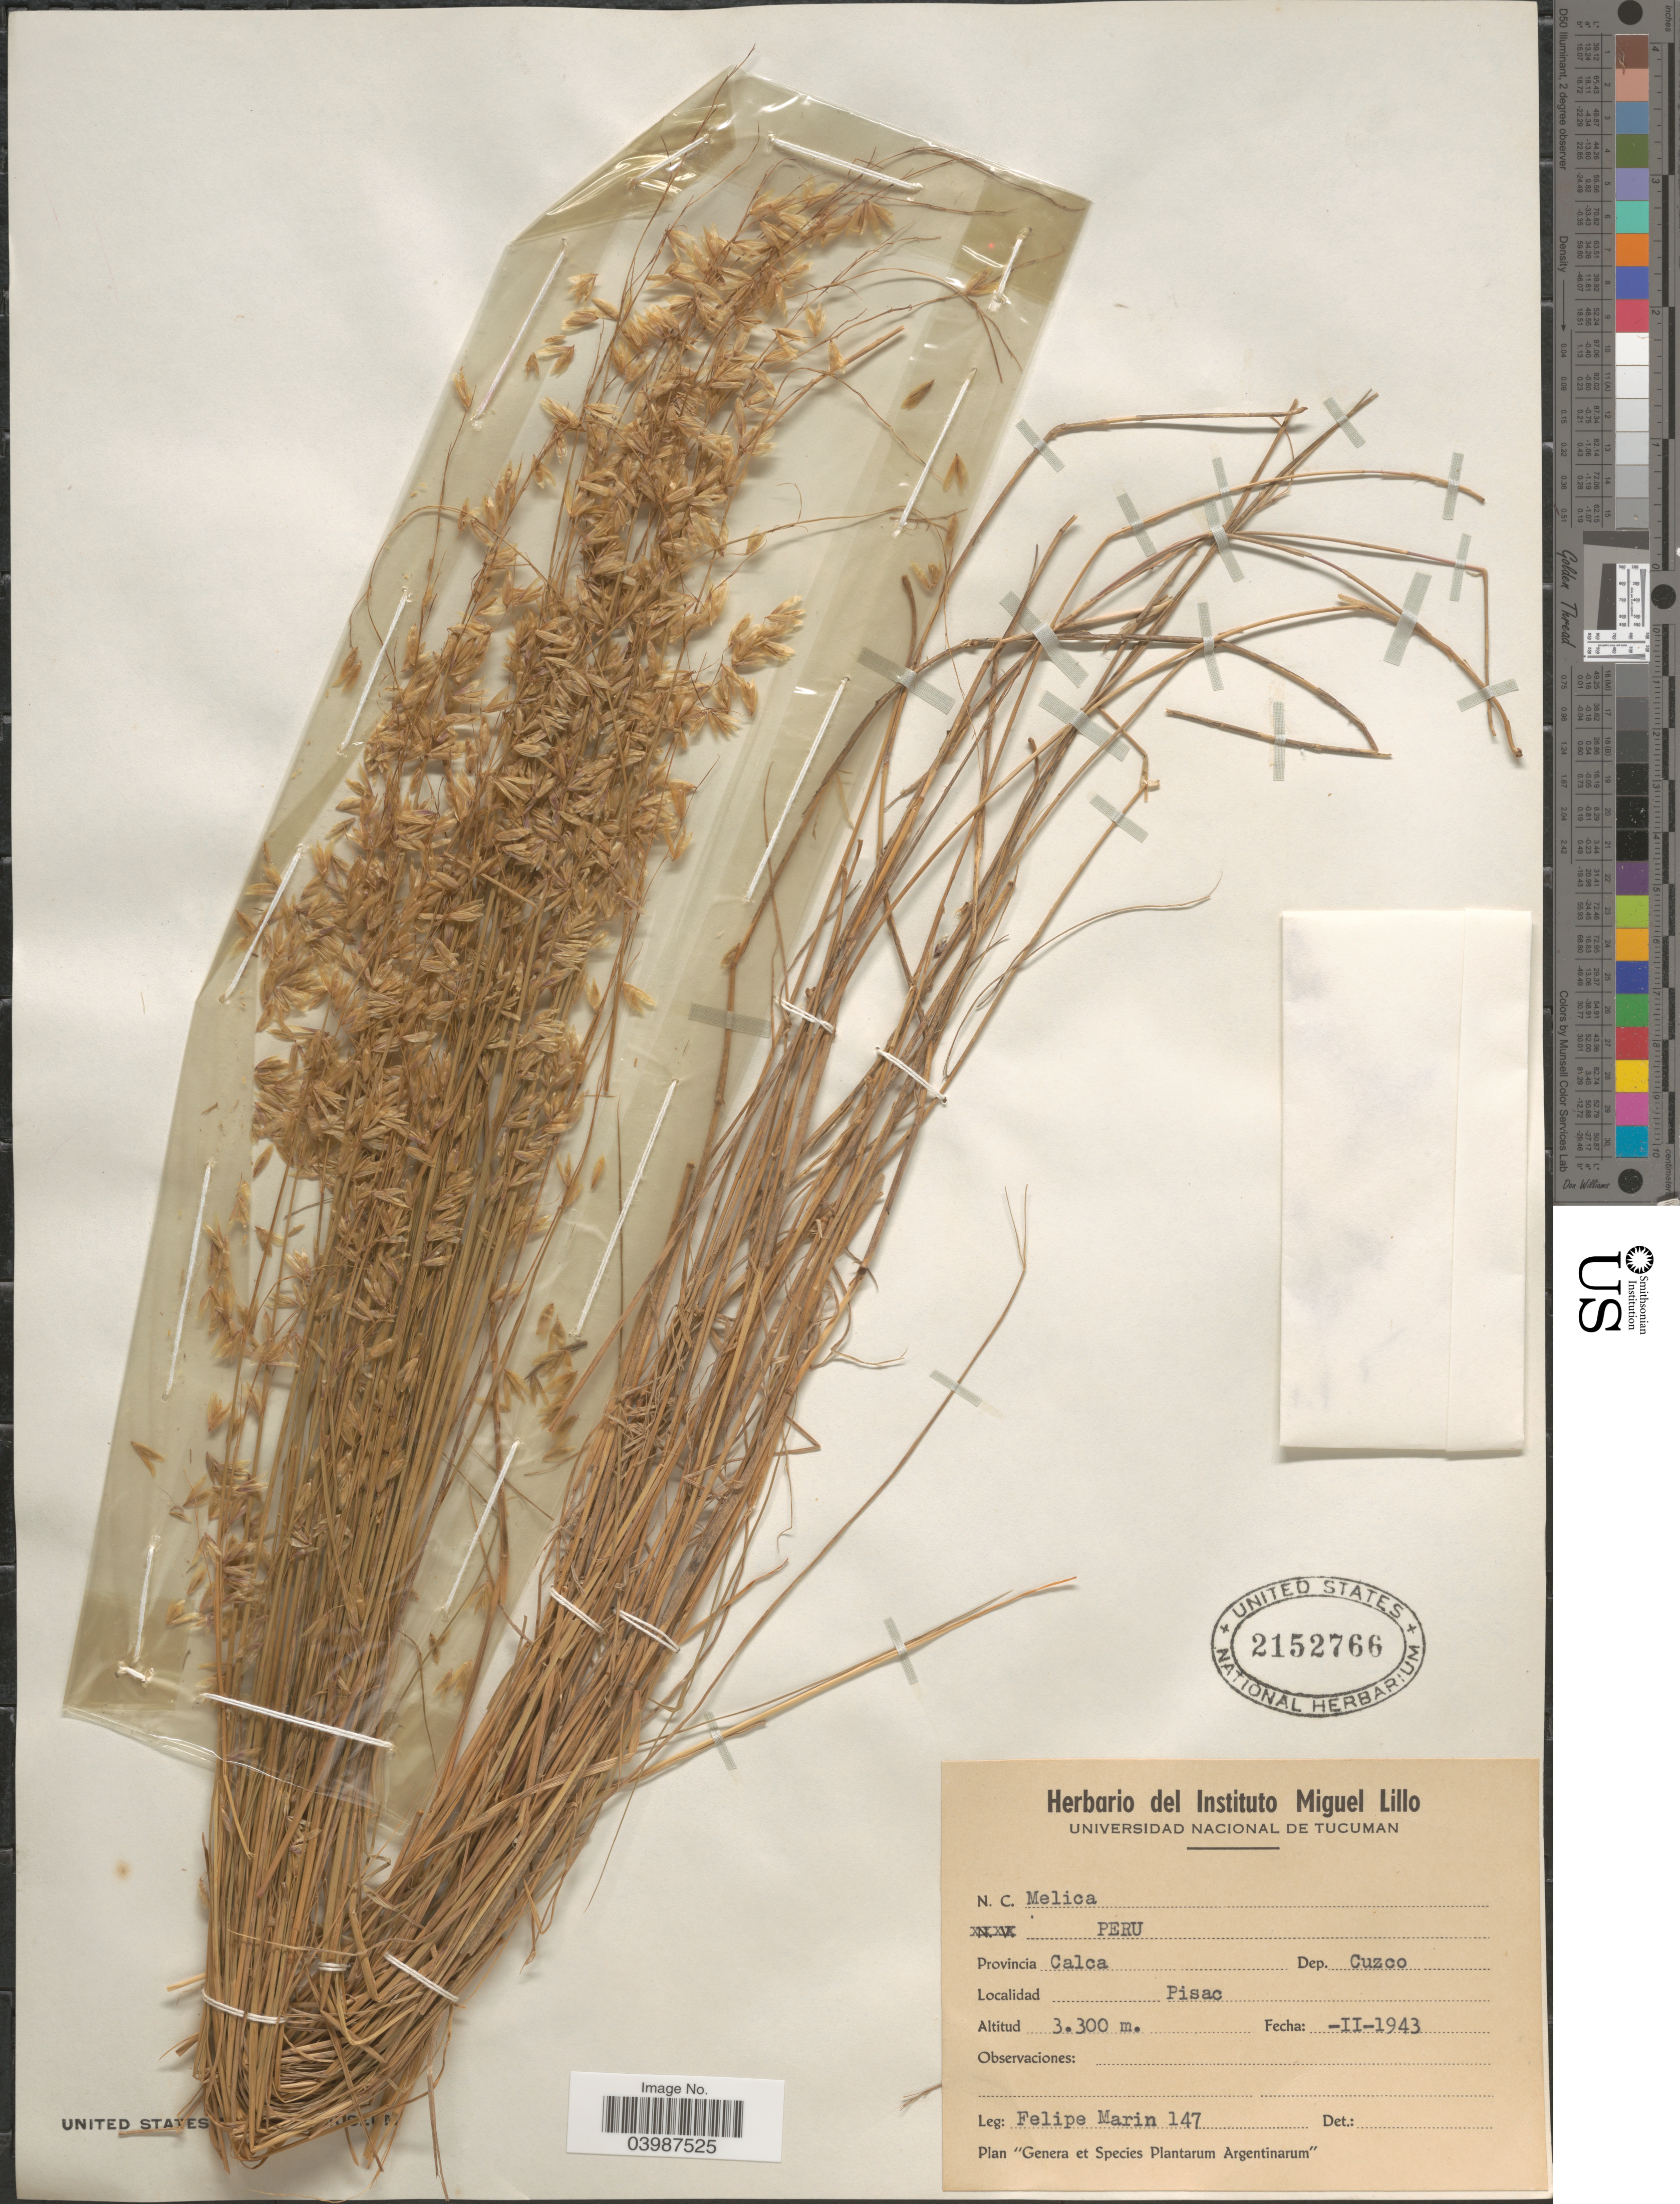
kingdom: Plantae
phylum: Tracheophyta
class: Liliopsida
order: Poales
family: Poaceae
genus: Melica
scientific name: Melica sp.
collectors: F. Marin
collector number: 147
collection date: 1943-02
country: Peru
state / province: Cusco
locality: Provincia Calca. Dep. Cuzco. Pisac.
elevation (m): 3300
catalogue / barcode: US 2152766